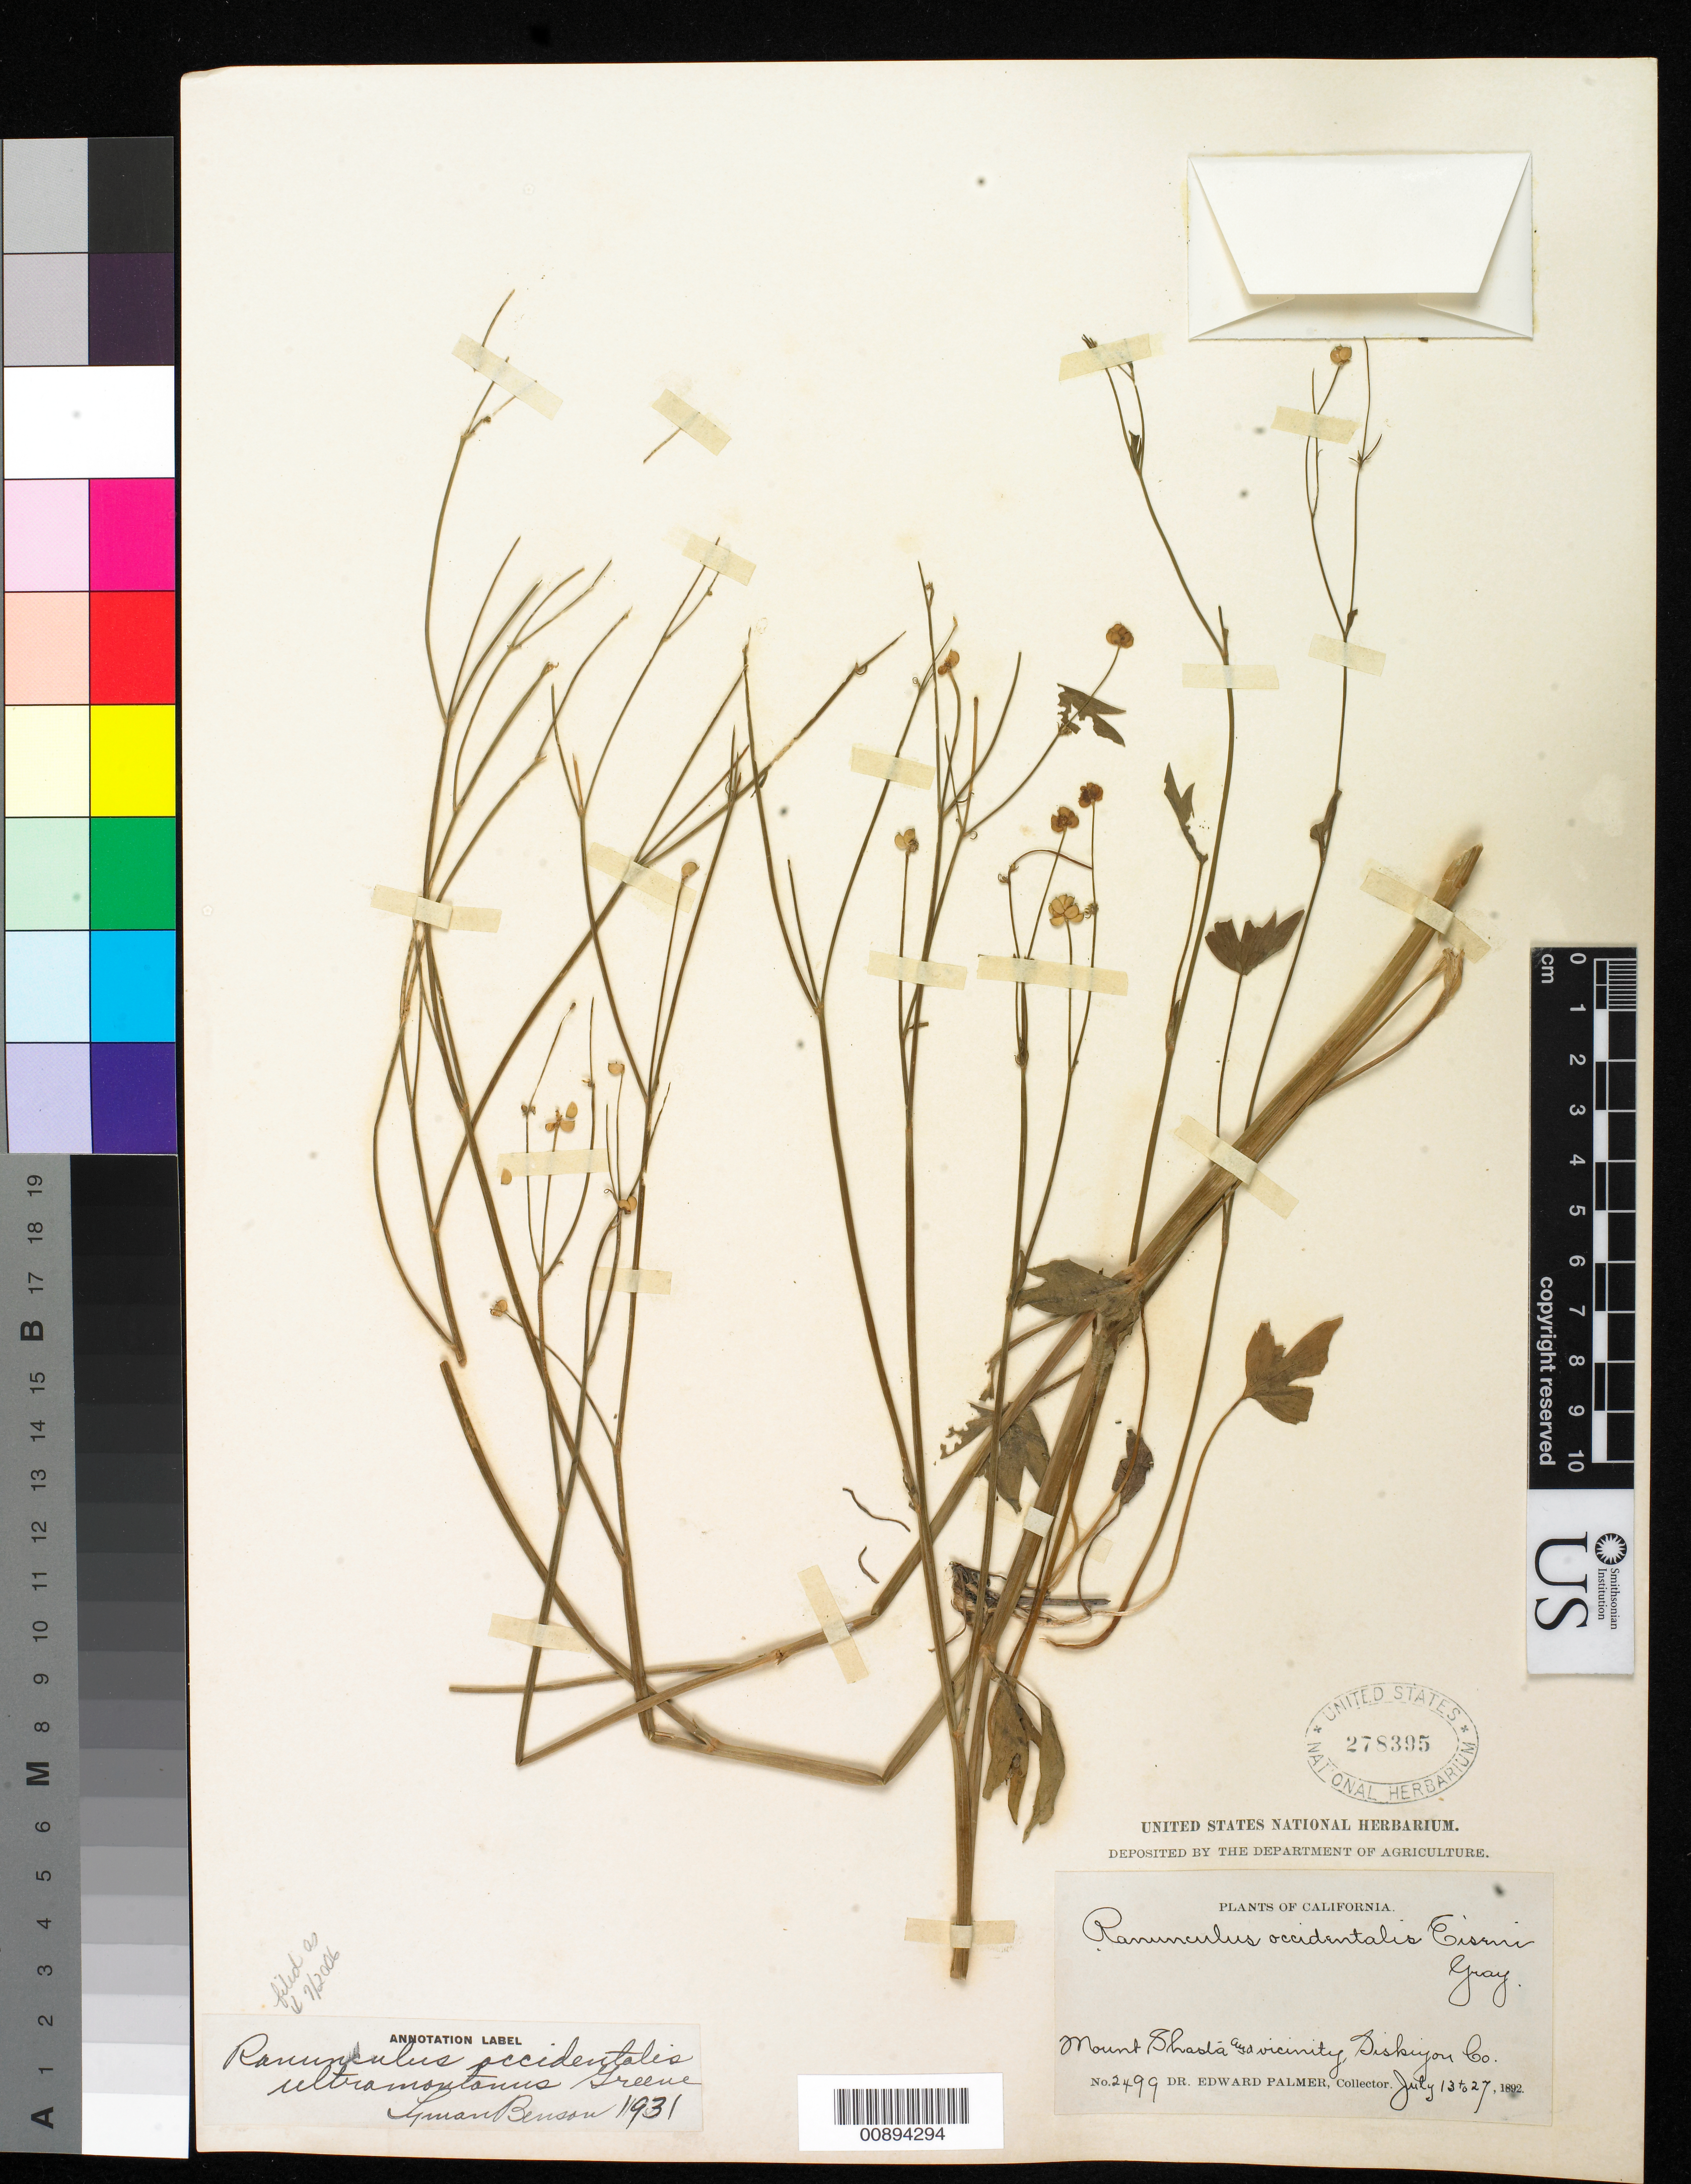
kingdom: Plantae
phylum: Tracheophyta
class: Magnoliopsida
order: Ranunculales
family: Ranunculaceae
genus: Ranunculus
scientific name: Ranunculus occidentalis var. ultramontanus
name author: Nutt.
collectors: E. Palmer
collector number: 2499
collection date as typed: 13 Jul 1892 to 27 Jul 1892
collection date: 1892-07-13/1892-07-27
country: United States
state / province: California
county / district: Siskiyou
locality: Mount Shasta and vicinity, Siskiyou County, California.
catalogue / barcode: US 278395